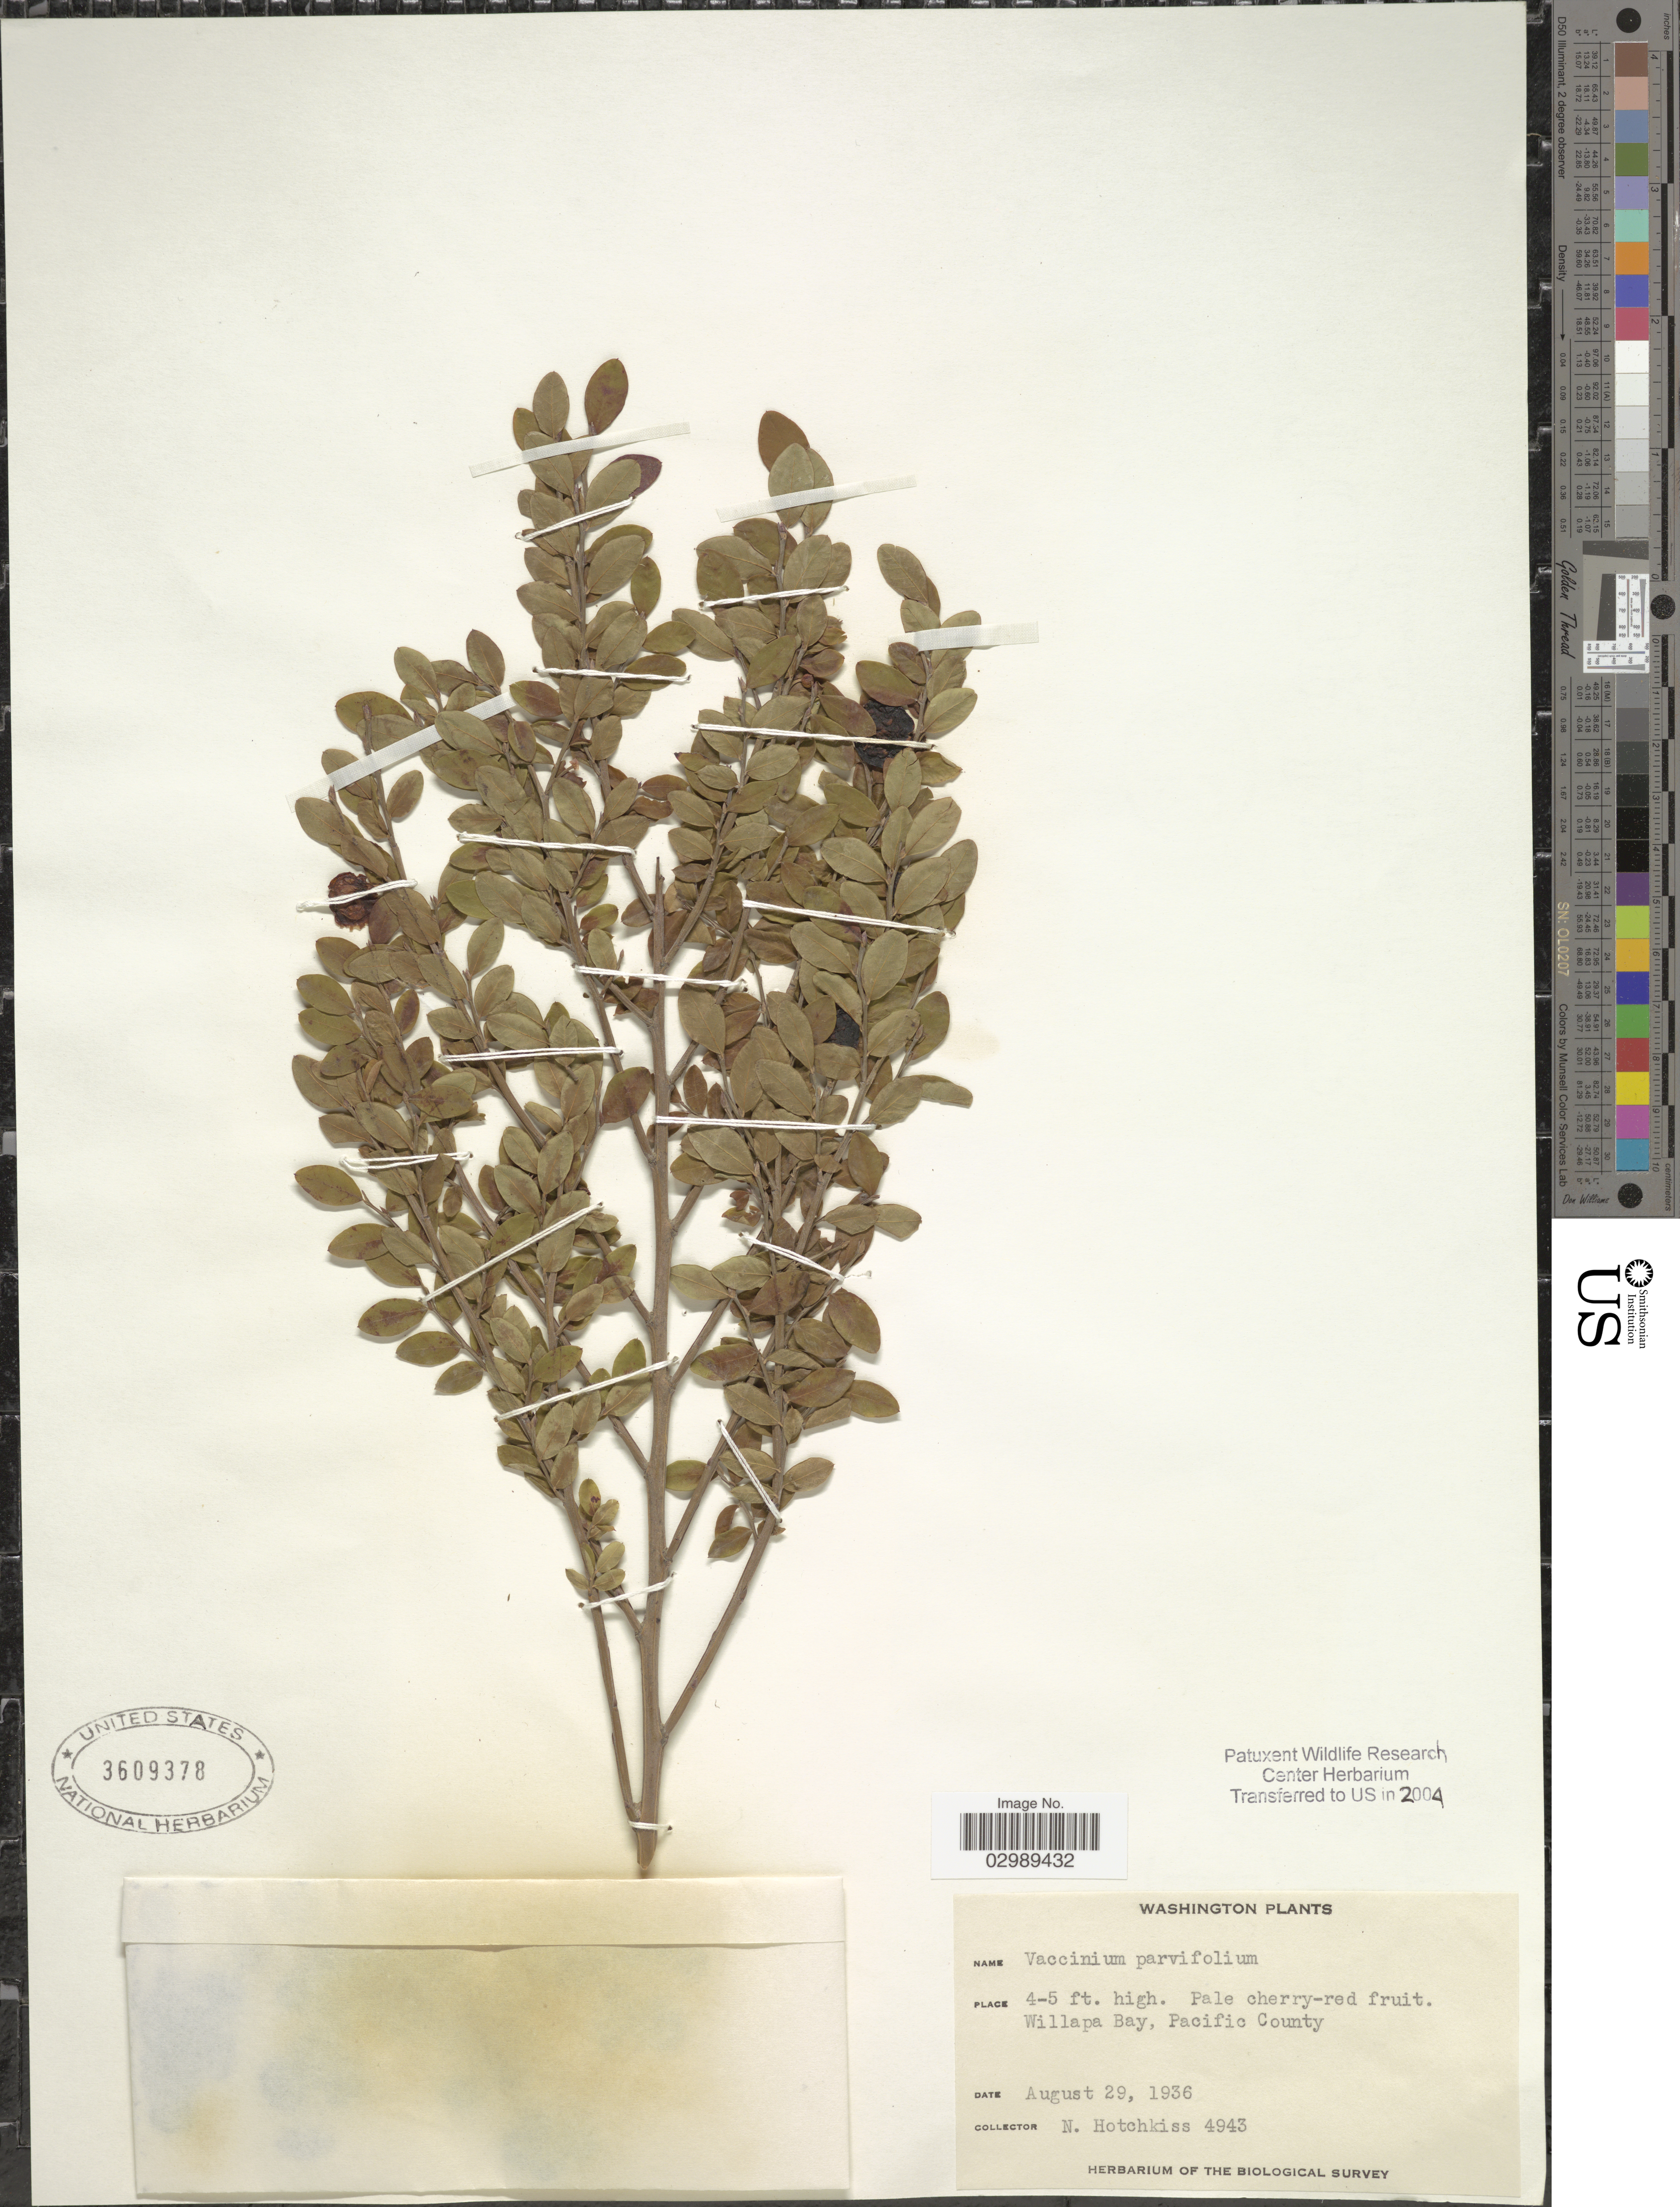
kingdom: Plantae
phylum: Tracheophyta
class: Magnoliopsida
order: Ericales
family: Ericaceae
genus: Vaccinium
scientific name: Vaccinium parvifolium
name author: Small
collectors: N. Hotchkiss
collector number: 4943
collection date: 1936-08-29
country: United States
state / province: Washington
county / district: Pacific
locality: Willapa Bay, Pacific County.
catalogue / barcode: US 3609378